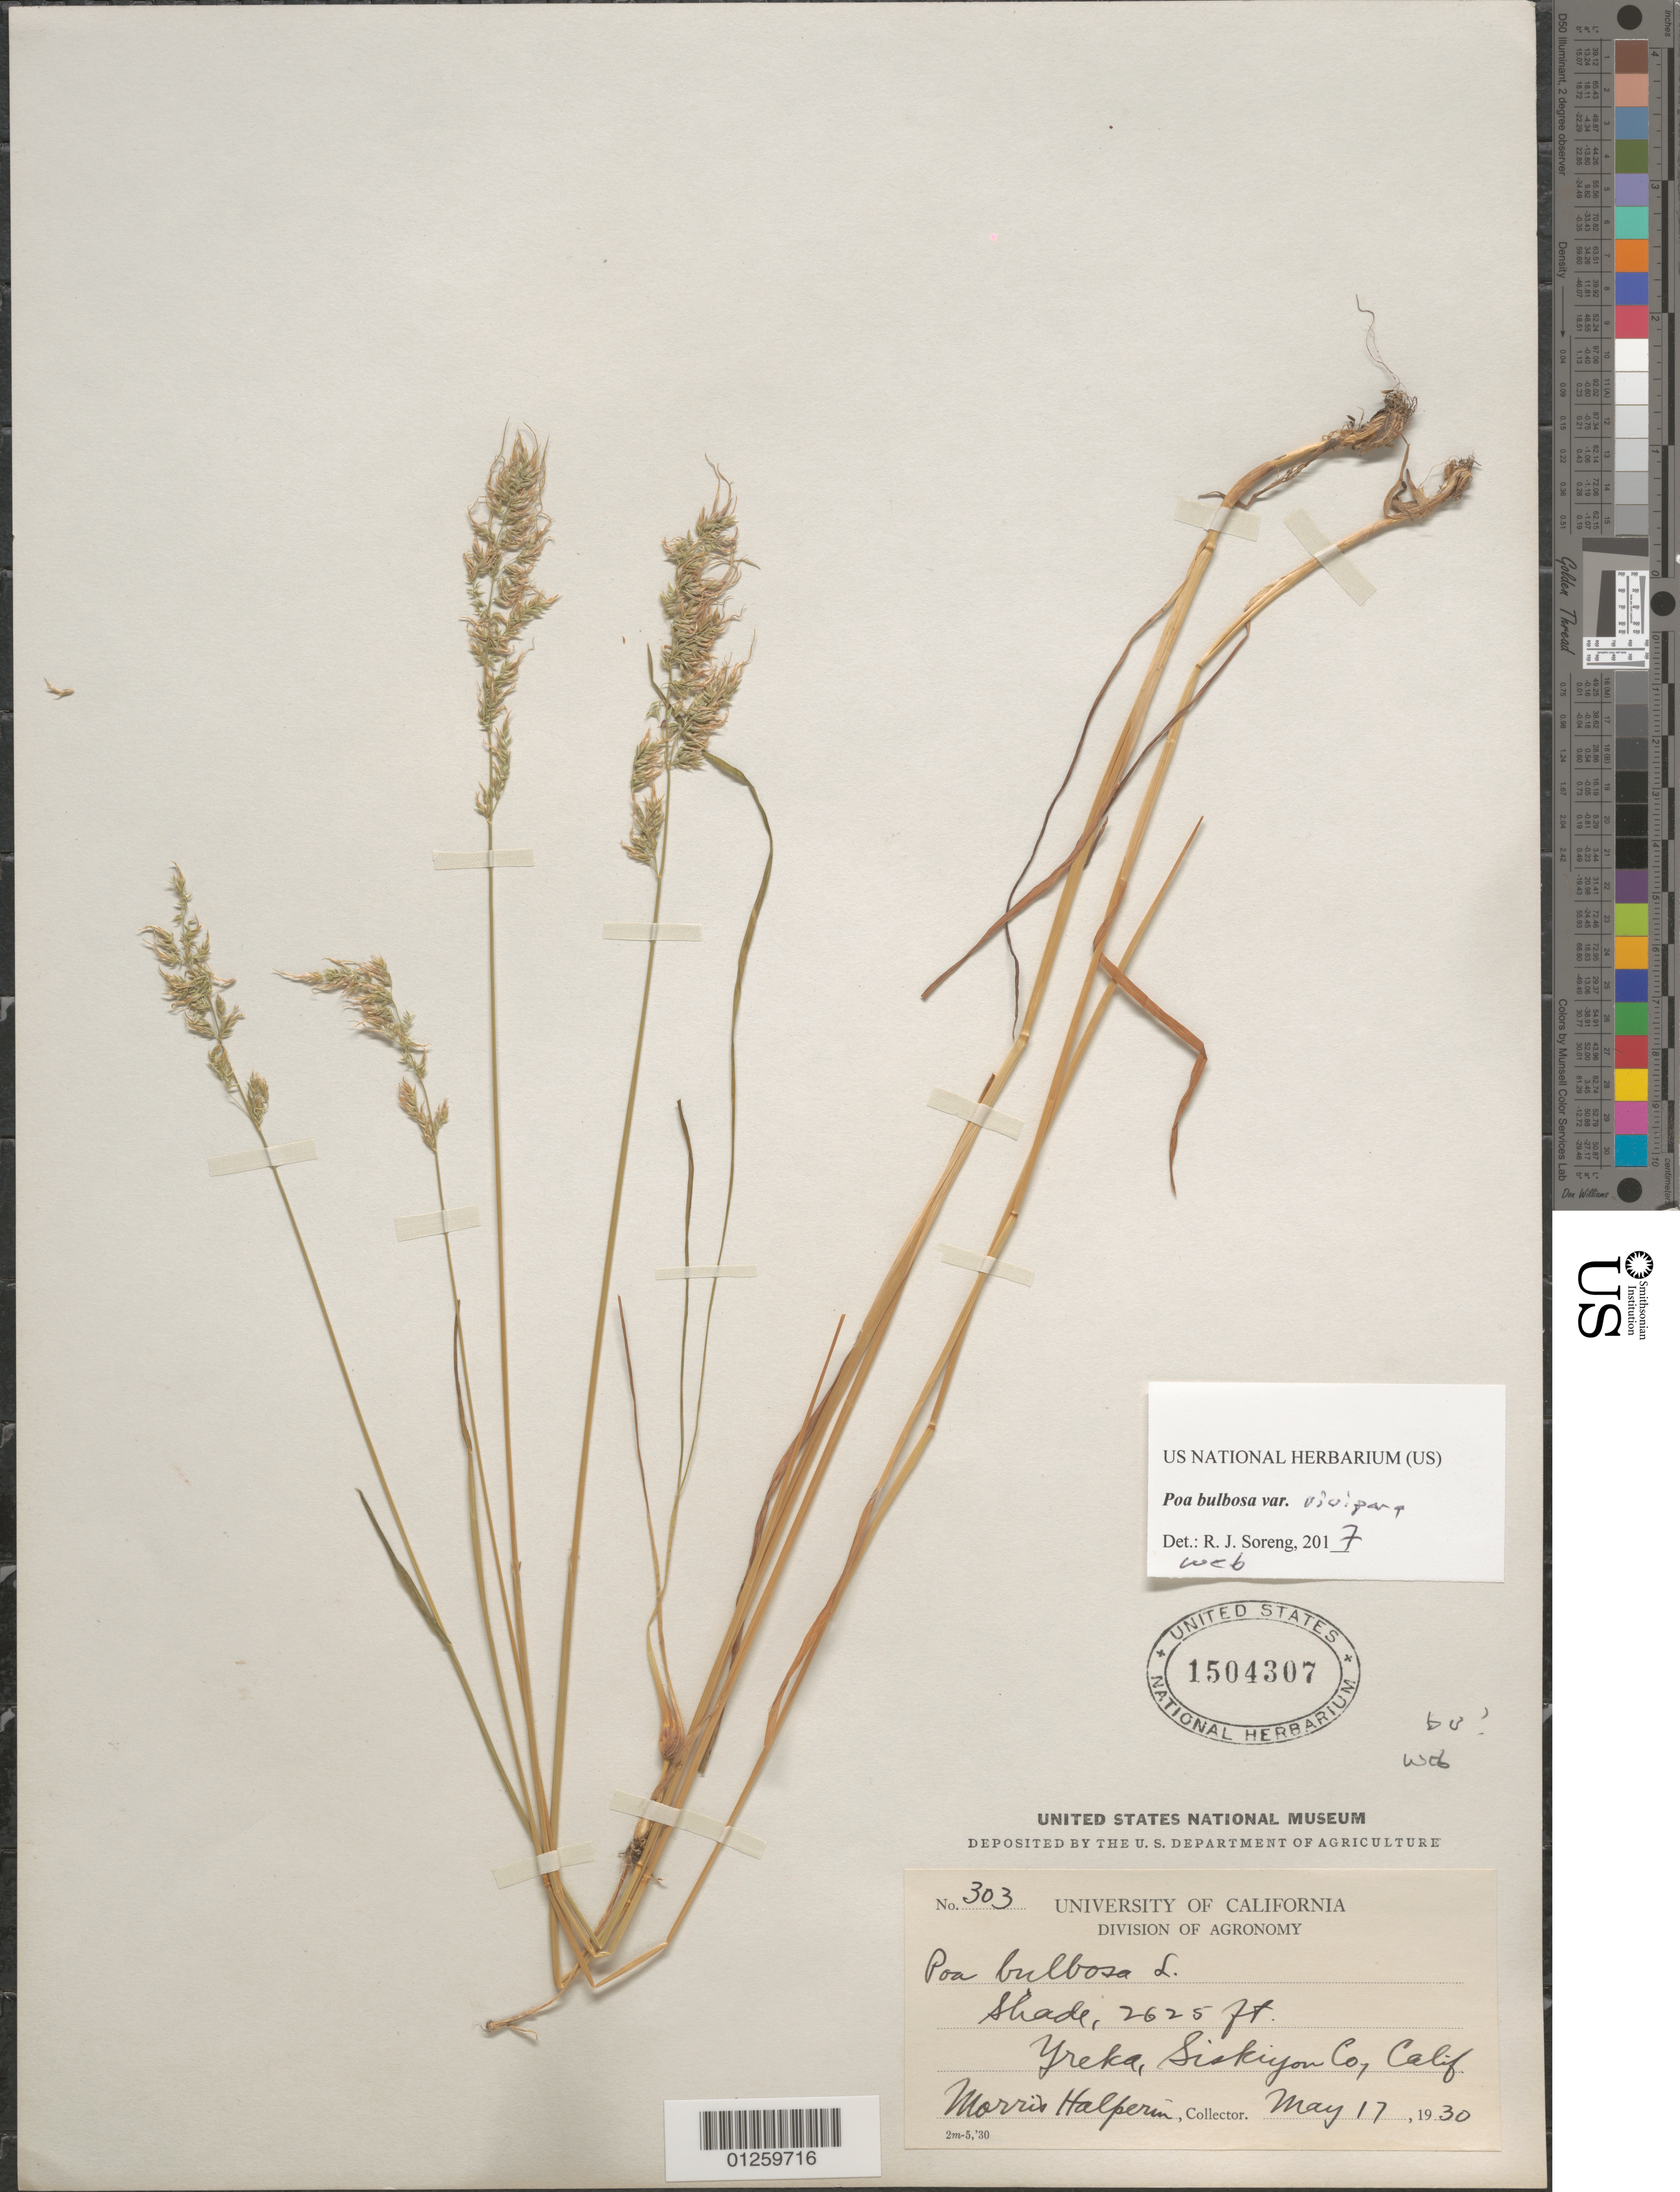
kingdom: Plantae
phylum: Tracheophyta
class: Liliopsida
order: Poales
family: Poaceae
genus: Poa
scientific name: Poa bulbosa subsp. bulbosa var. vivipara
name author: Koeler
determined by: Soreng, Robert J., Research Associate (BOT), Smithsonian Institution - National Museum of Natural History (UNITED STATES)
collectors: M. Halperin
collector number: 303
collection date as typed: May 17, 1930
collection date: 1930-05-17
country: United States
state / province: California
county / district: Siskiyou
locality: Yreka, Siskiyou co., Calif.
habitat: shade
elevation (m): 800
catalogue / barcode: US 1504307